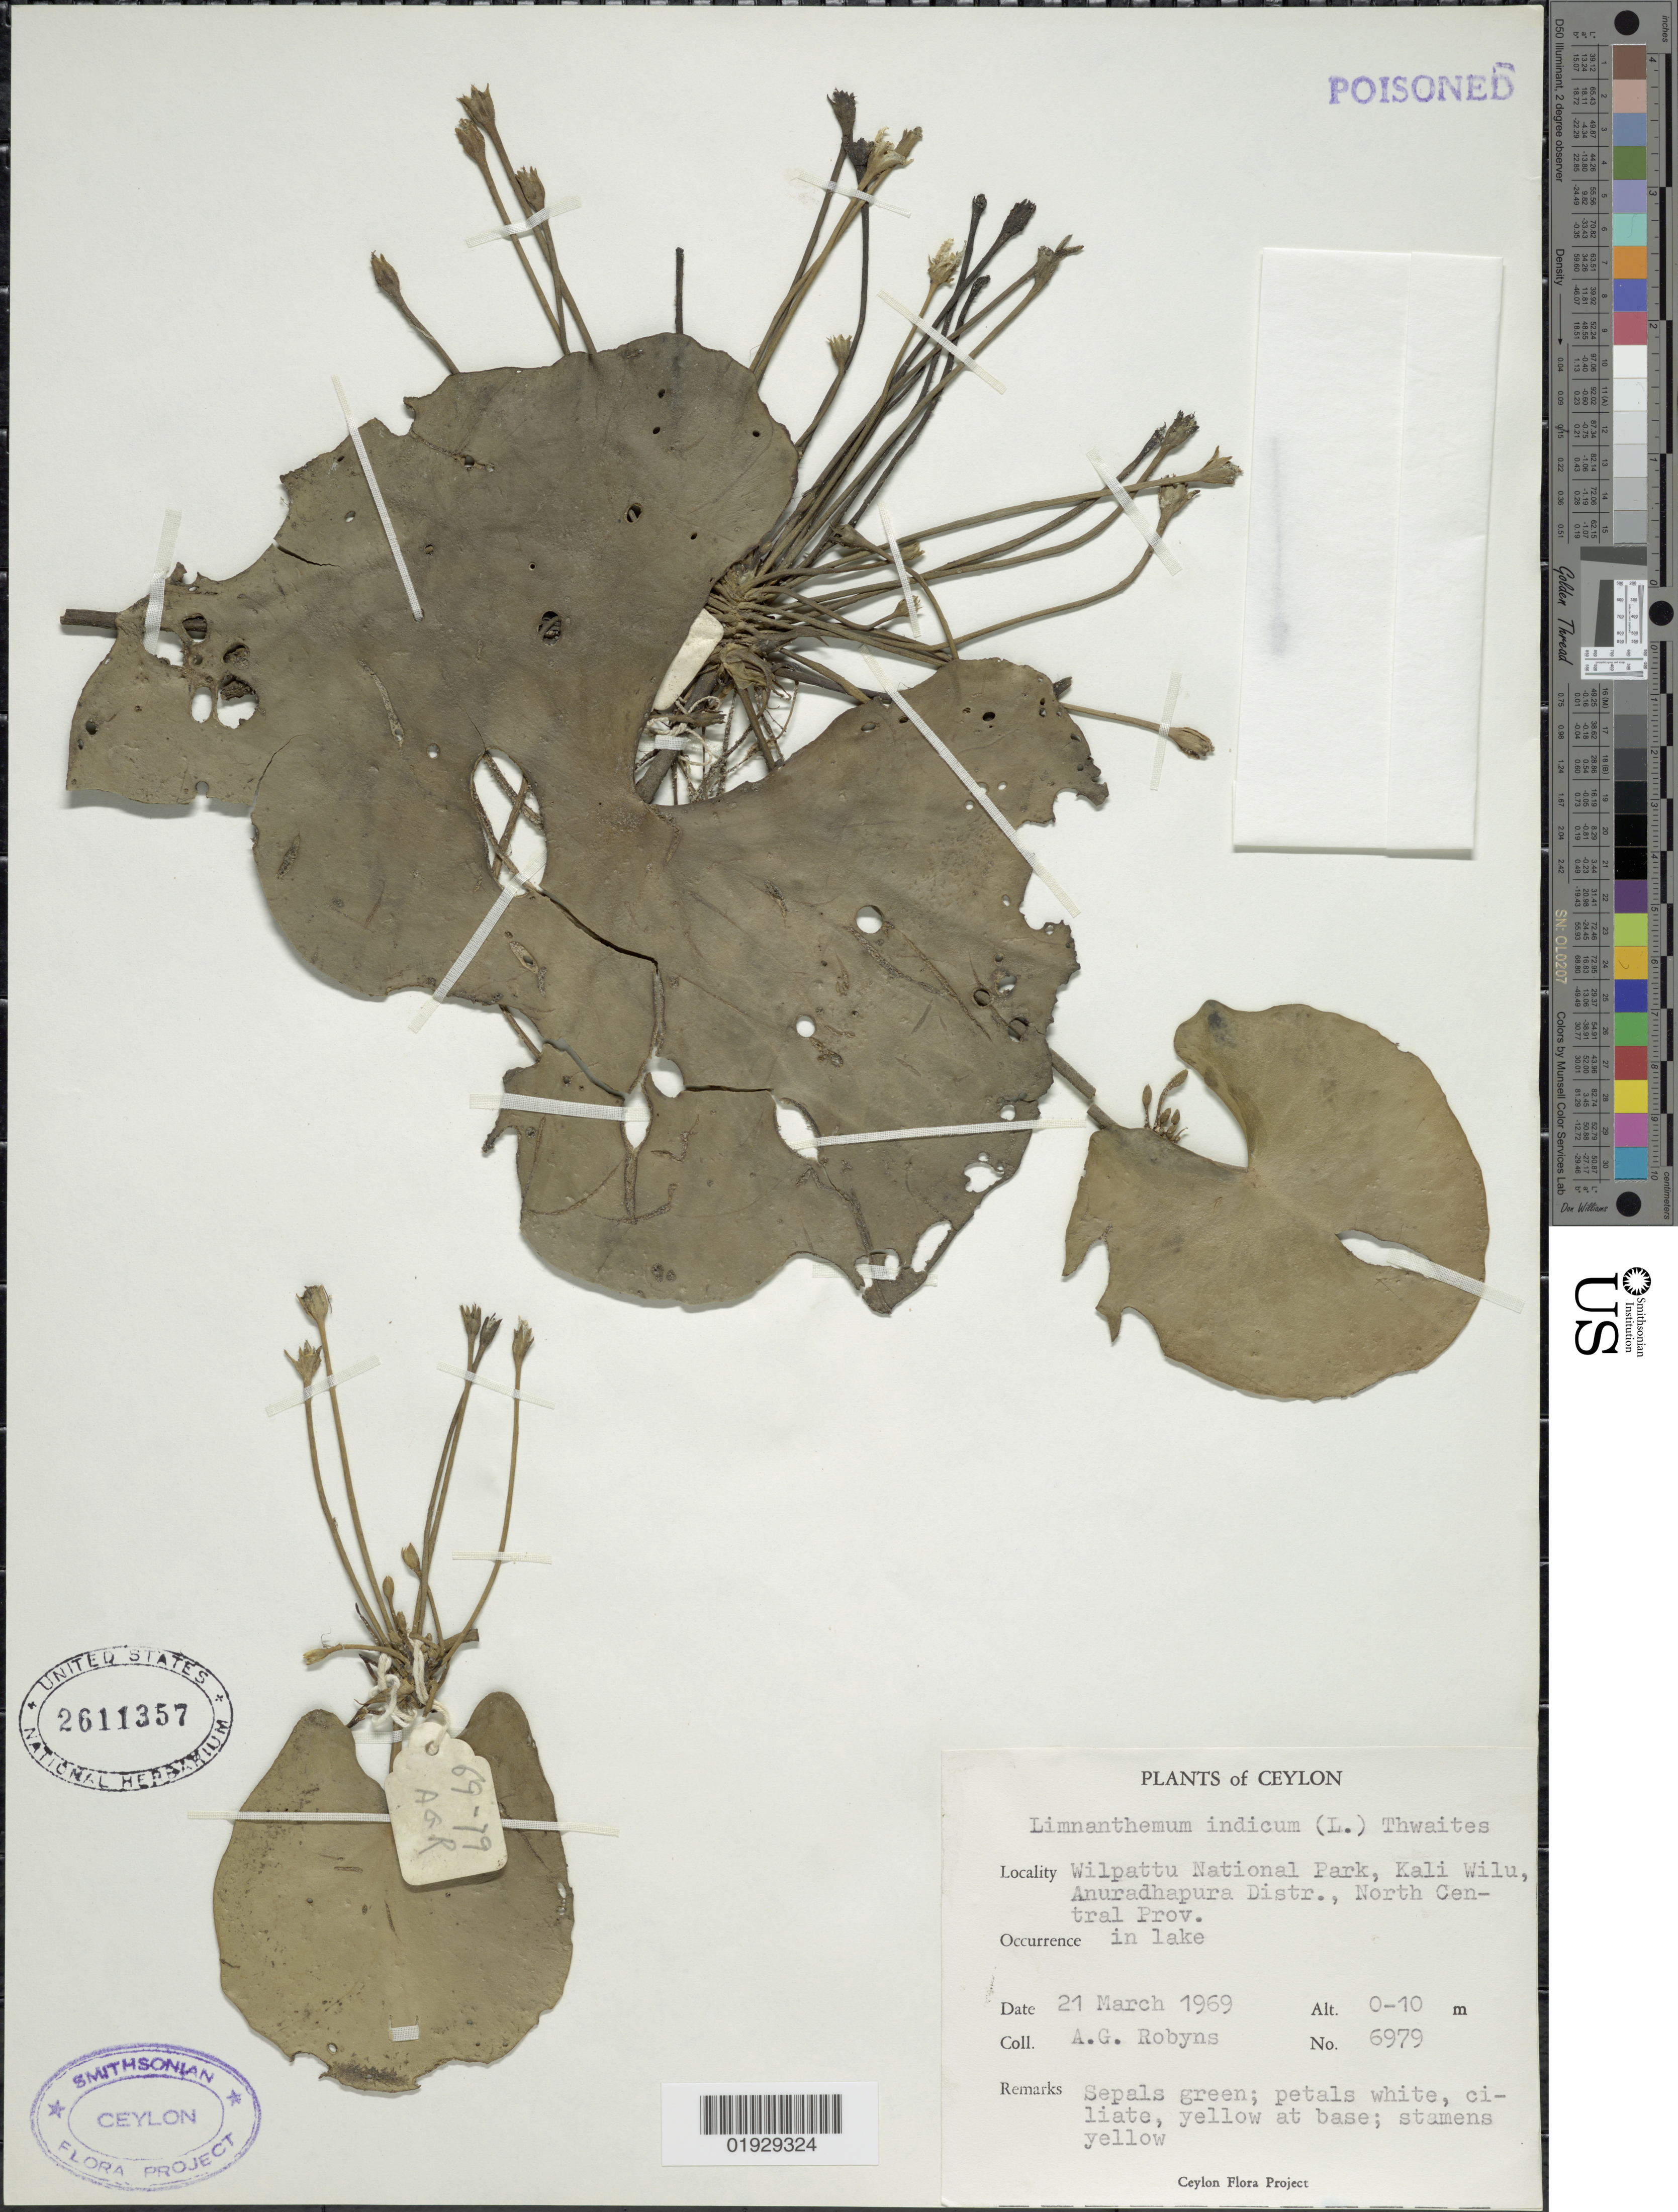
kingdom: Plantae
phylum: Tracheophyta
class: Magnoliopsida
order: Asterales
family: Menyanthaceae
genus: Nymphoides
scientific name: Nymphoides indica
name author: (L.) Kuntze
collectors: A. Robyns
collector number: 6979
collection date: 1969-03-21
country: Sri Lanka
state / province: North Central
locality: Ceylon. Wilpattu National Park, Kali Wilu, Anuradhapura Distr., North Central Prov. in lake.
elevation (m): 0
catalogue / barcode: US 2611357